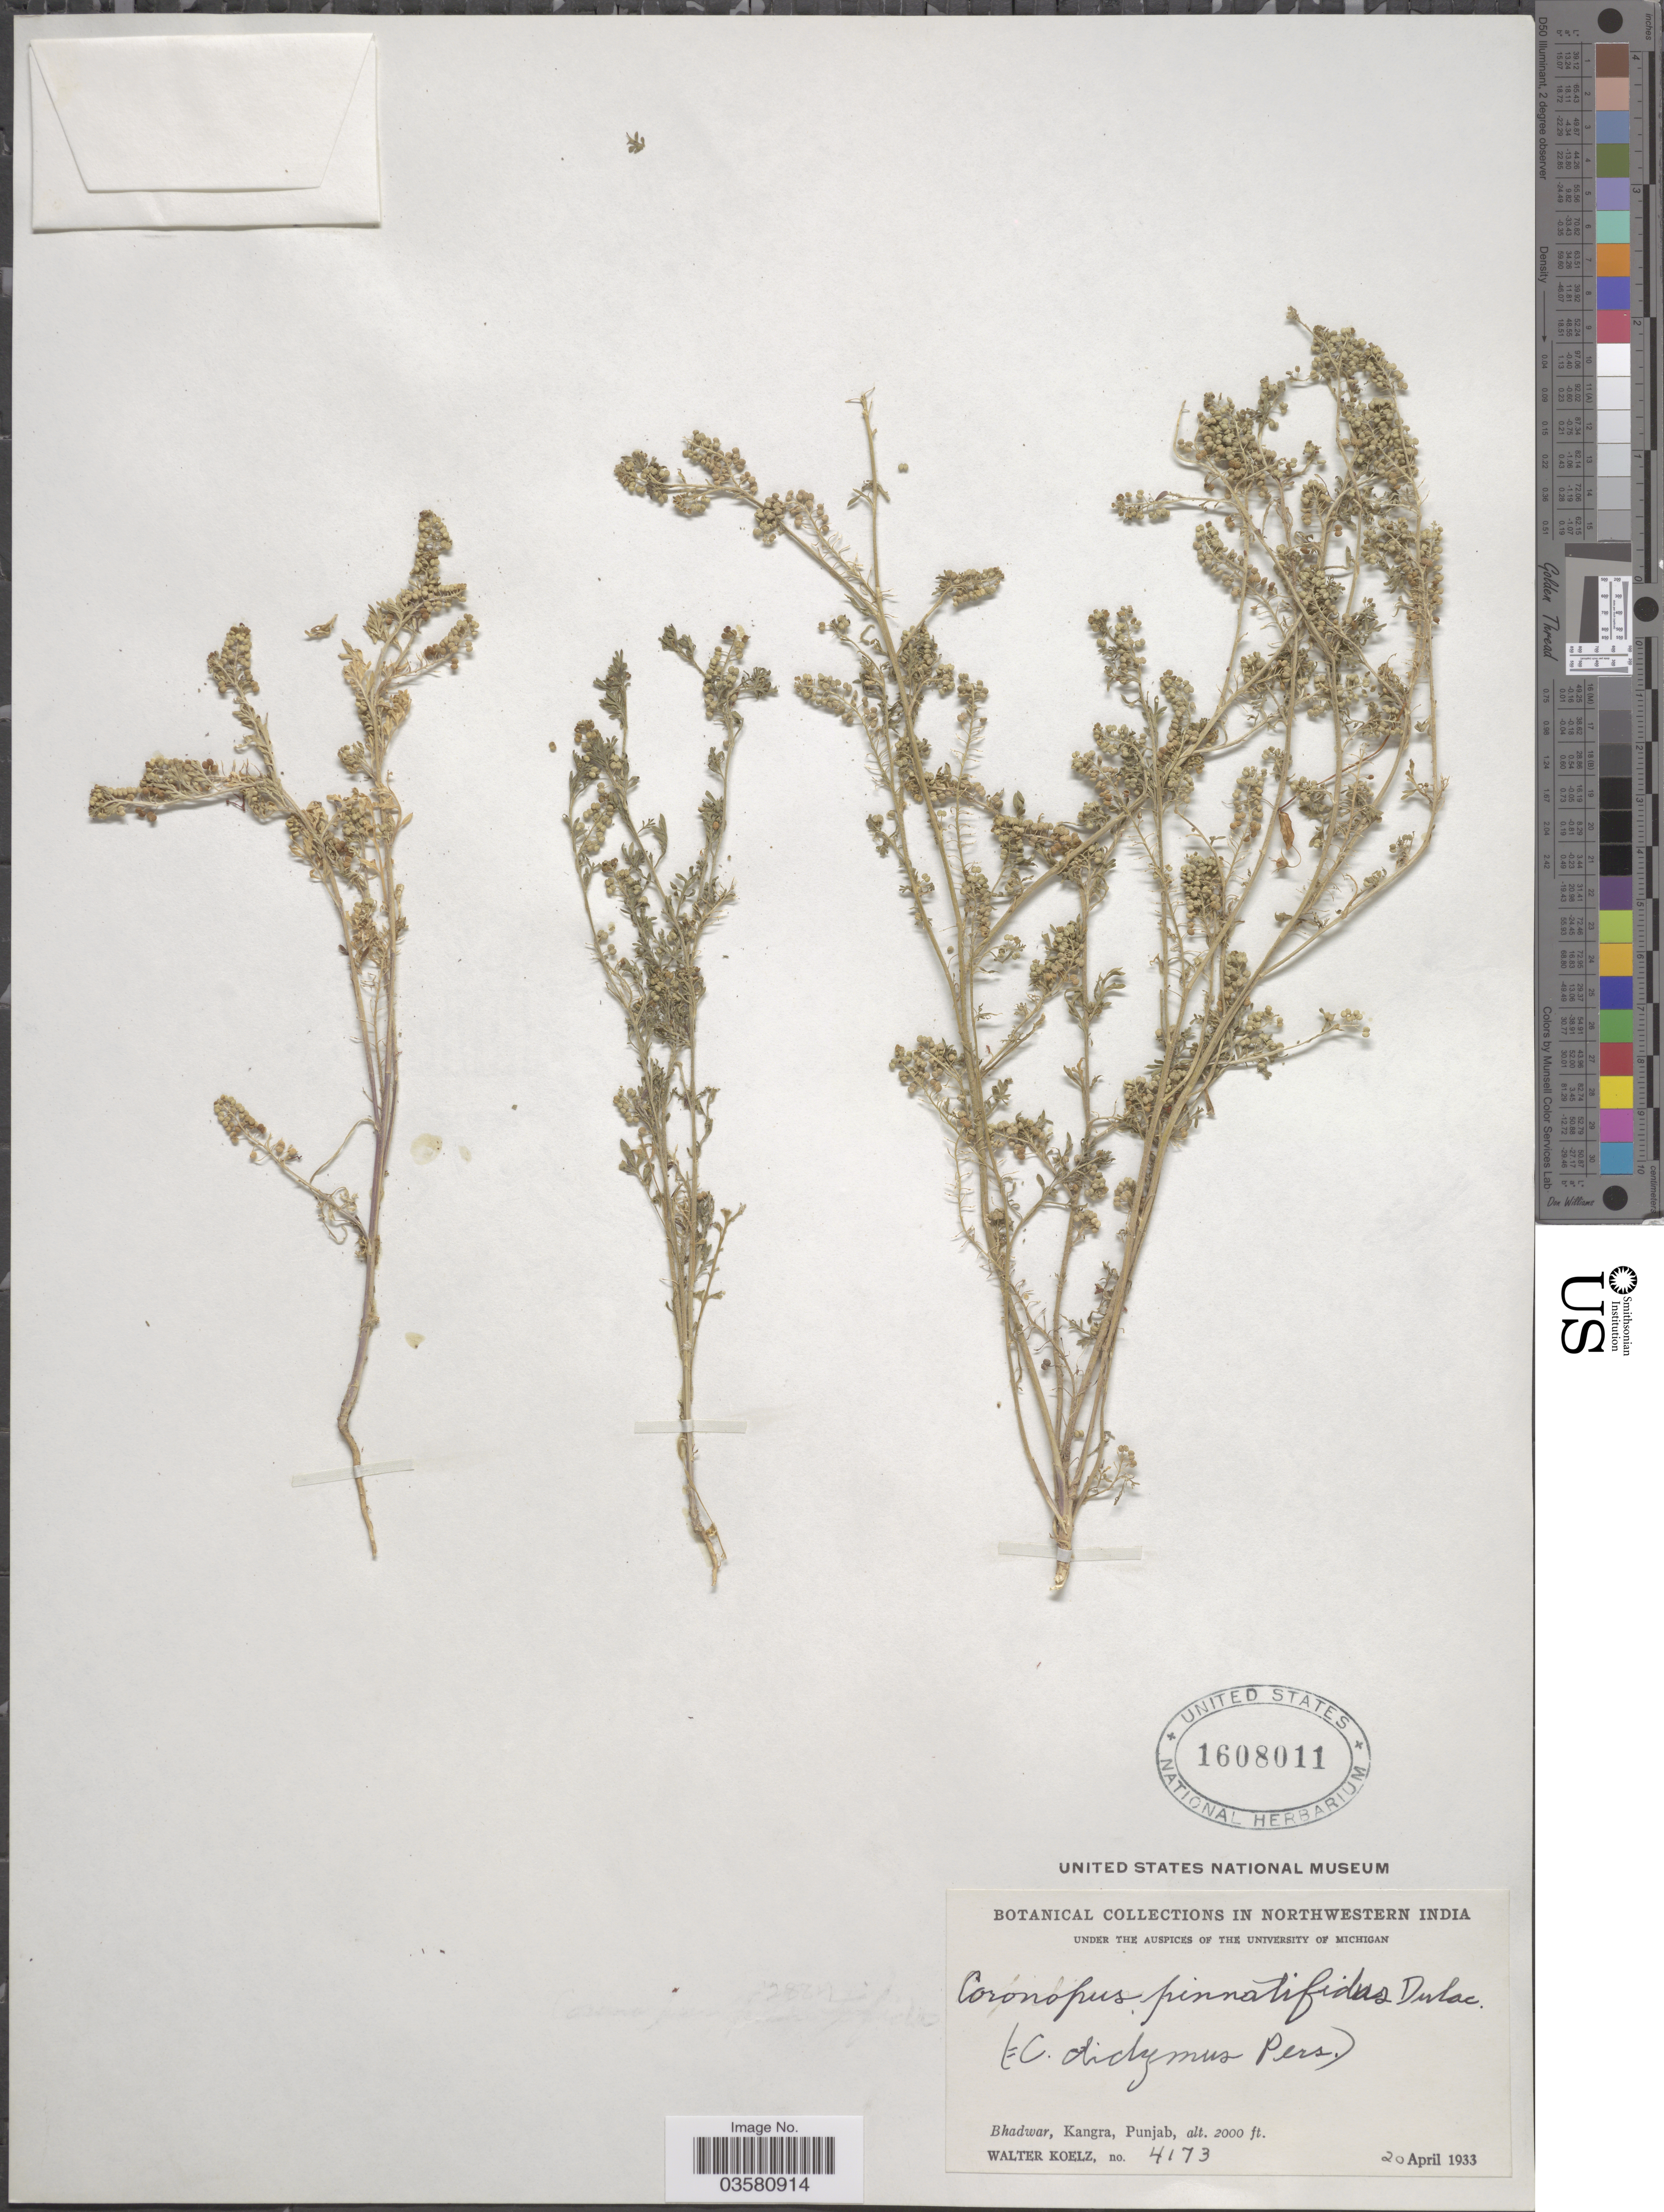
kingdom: Plantae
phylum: Tracheophyta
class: Magnoliopsida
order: Brassicales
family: Brassicaceae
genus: Lepidium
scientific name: Lepidium didymum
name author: L.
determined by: Strong, M. T., (US), Smithsonian Institution - National Museum of Natural History (UNITED STATES)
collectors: W. N. Koelz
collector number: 4173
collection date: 1933-04-20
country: India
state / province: Punjab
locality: Northwestern India. Bhadwar, Kangra.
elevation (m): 610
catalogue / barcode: US 1608011